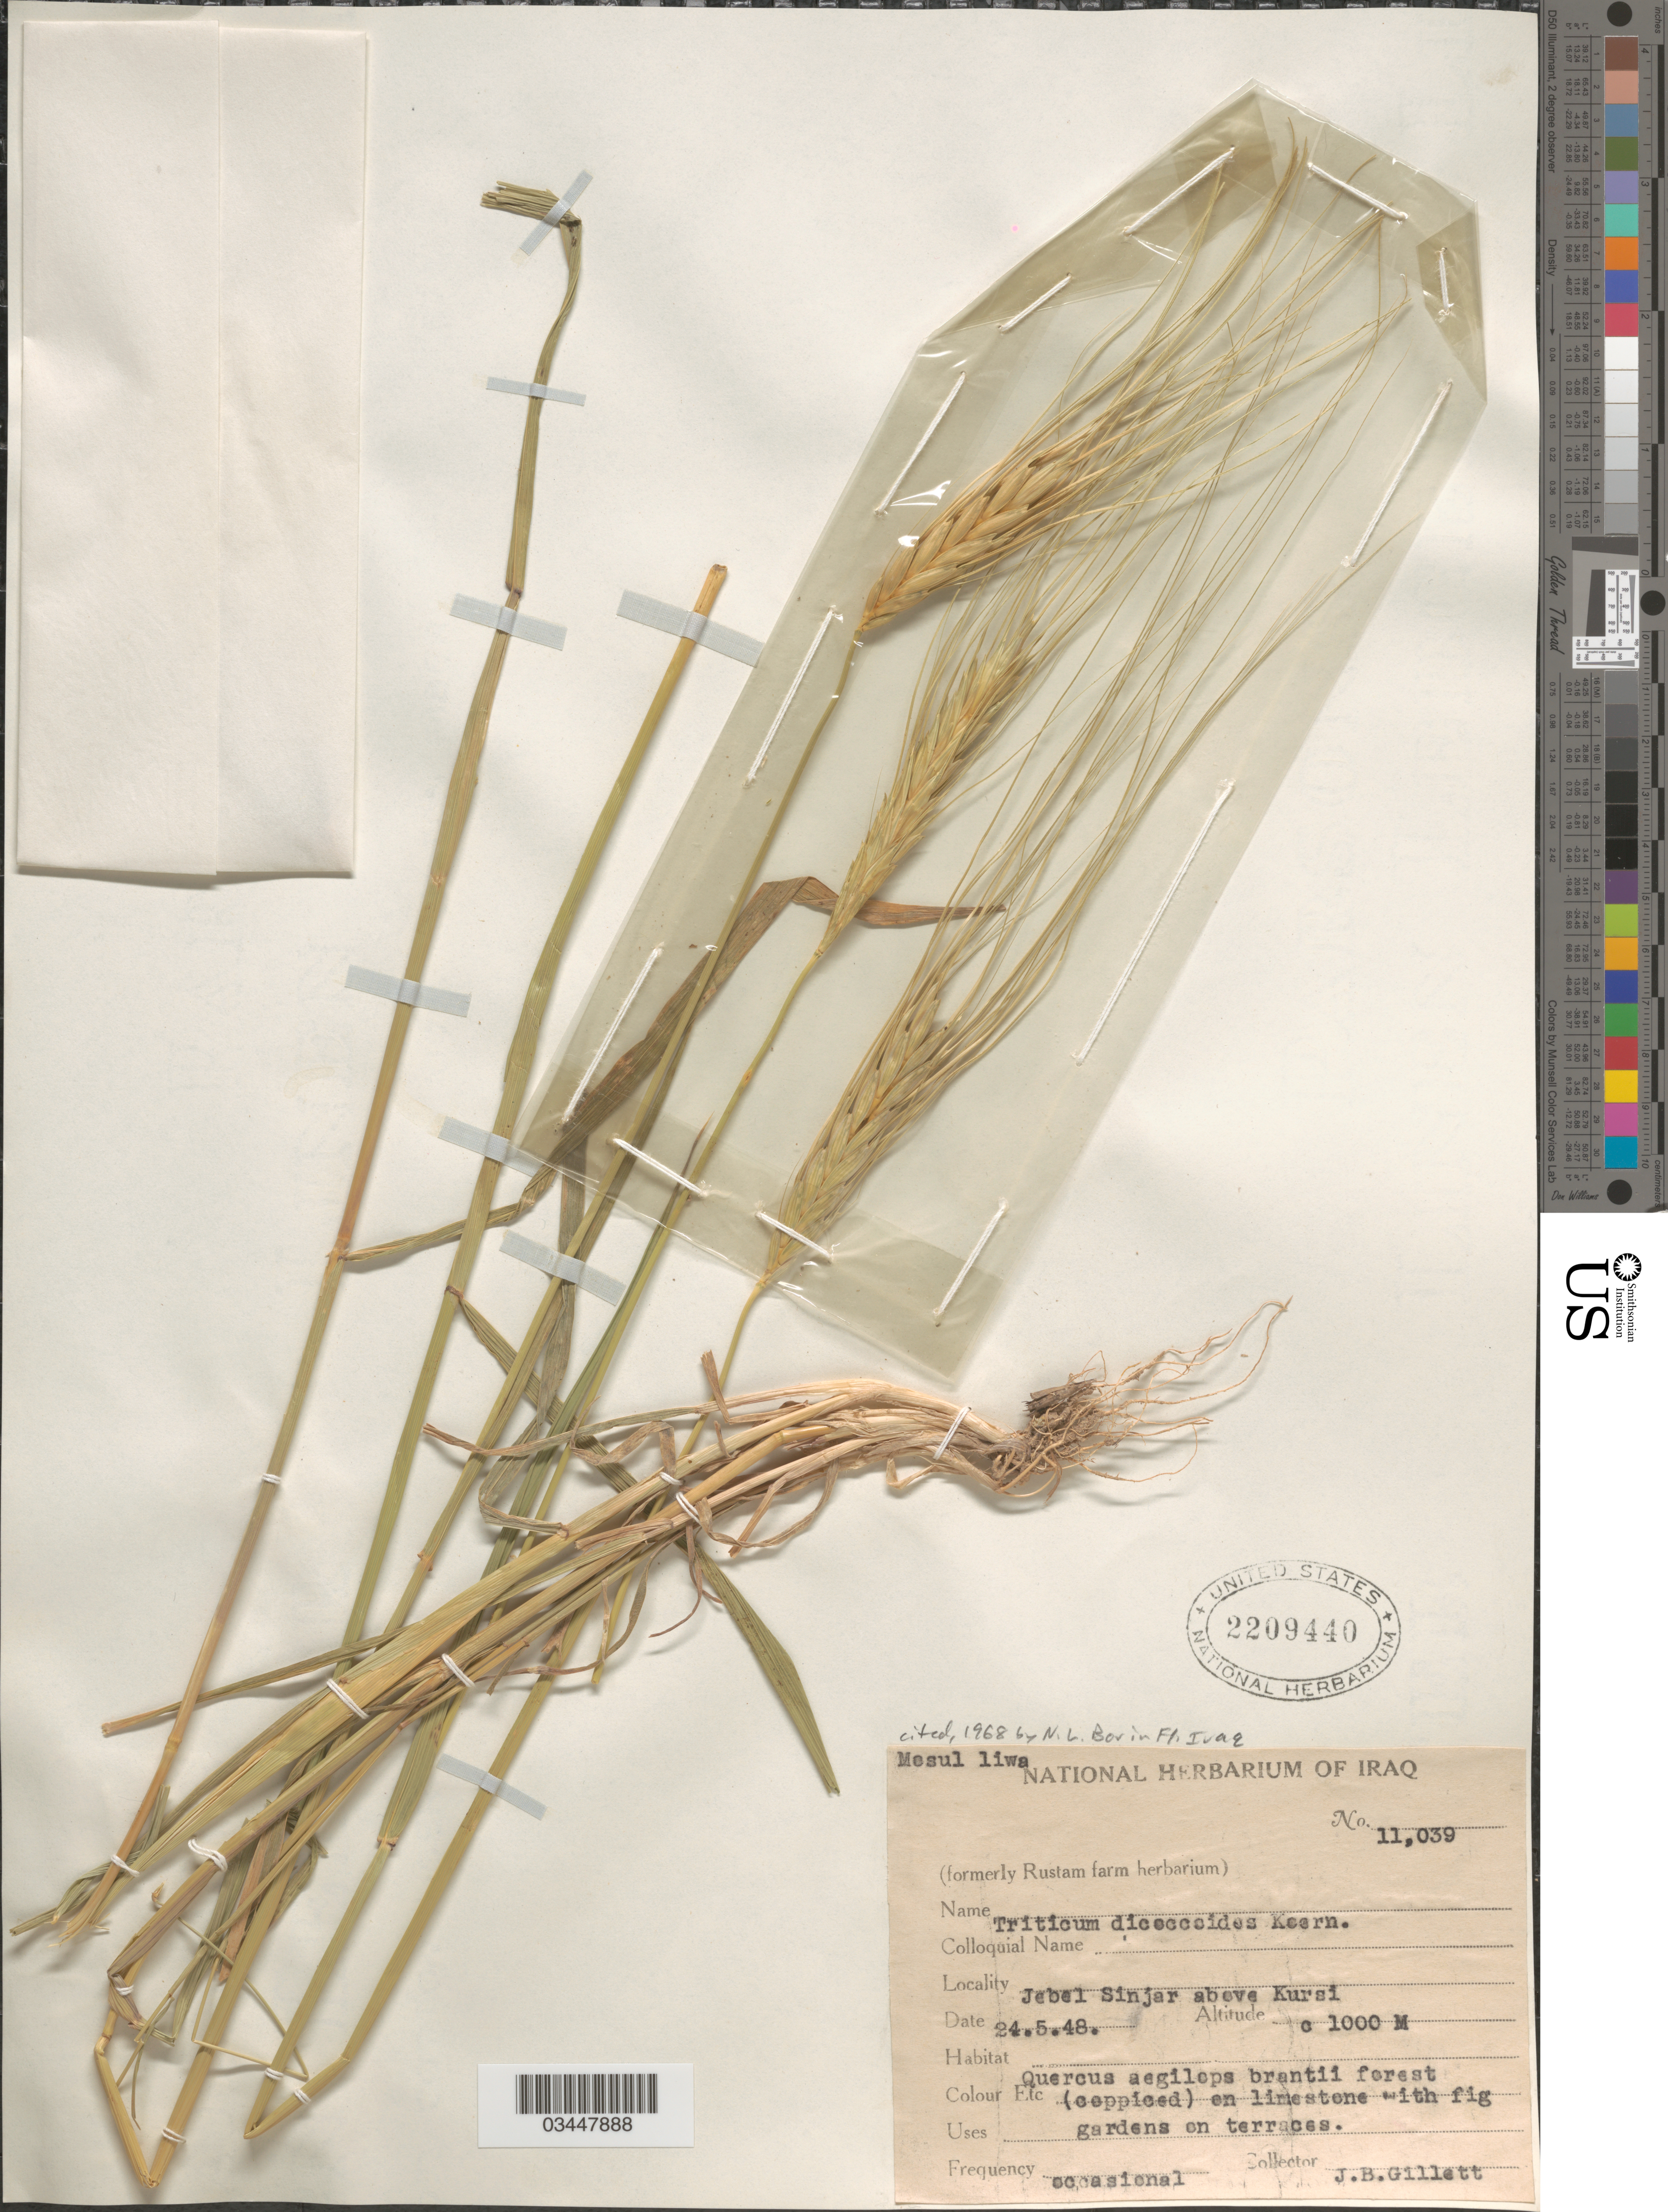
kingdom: Plantae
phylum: Tracheophyta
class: Liliopsida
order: Poales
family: Poaceae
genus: Triticum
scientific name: Triticum dicoccoides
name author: (Körn.) Körn. ex Schweinf.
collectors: J. B. Gillett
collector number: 11039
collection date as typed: Transcribed d/m/y: 24/5/48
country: Iraq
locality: Mesul liwa. Jebel Sinjar above Kursi.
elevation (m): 1000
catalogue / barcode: US 2209440